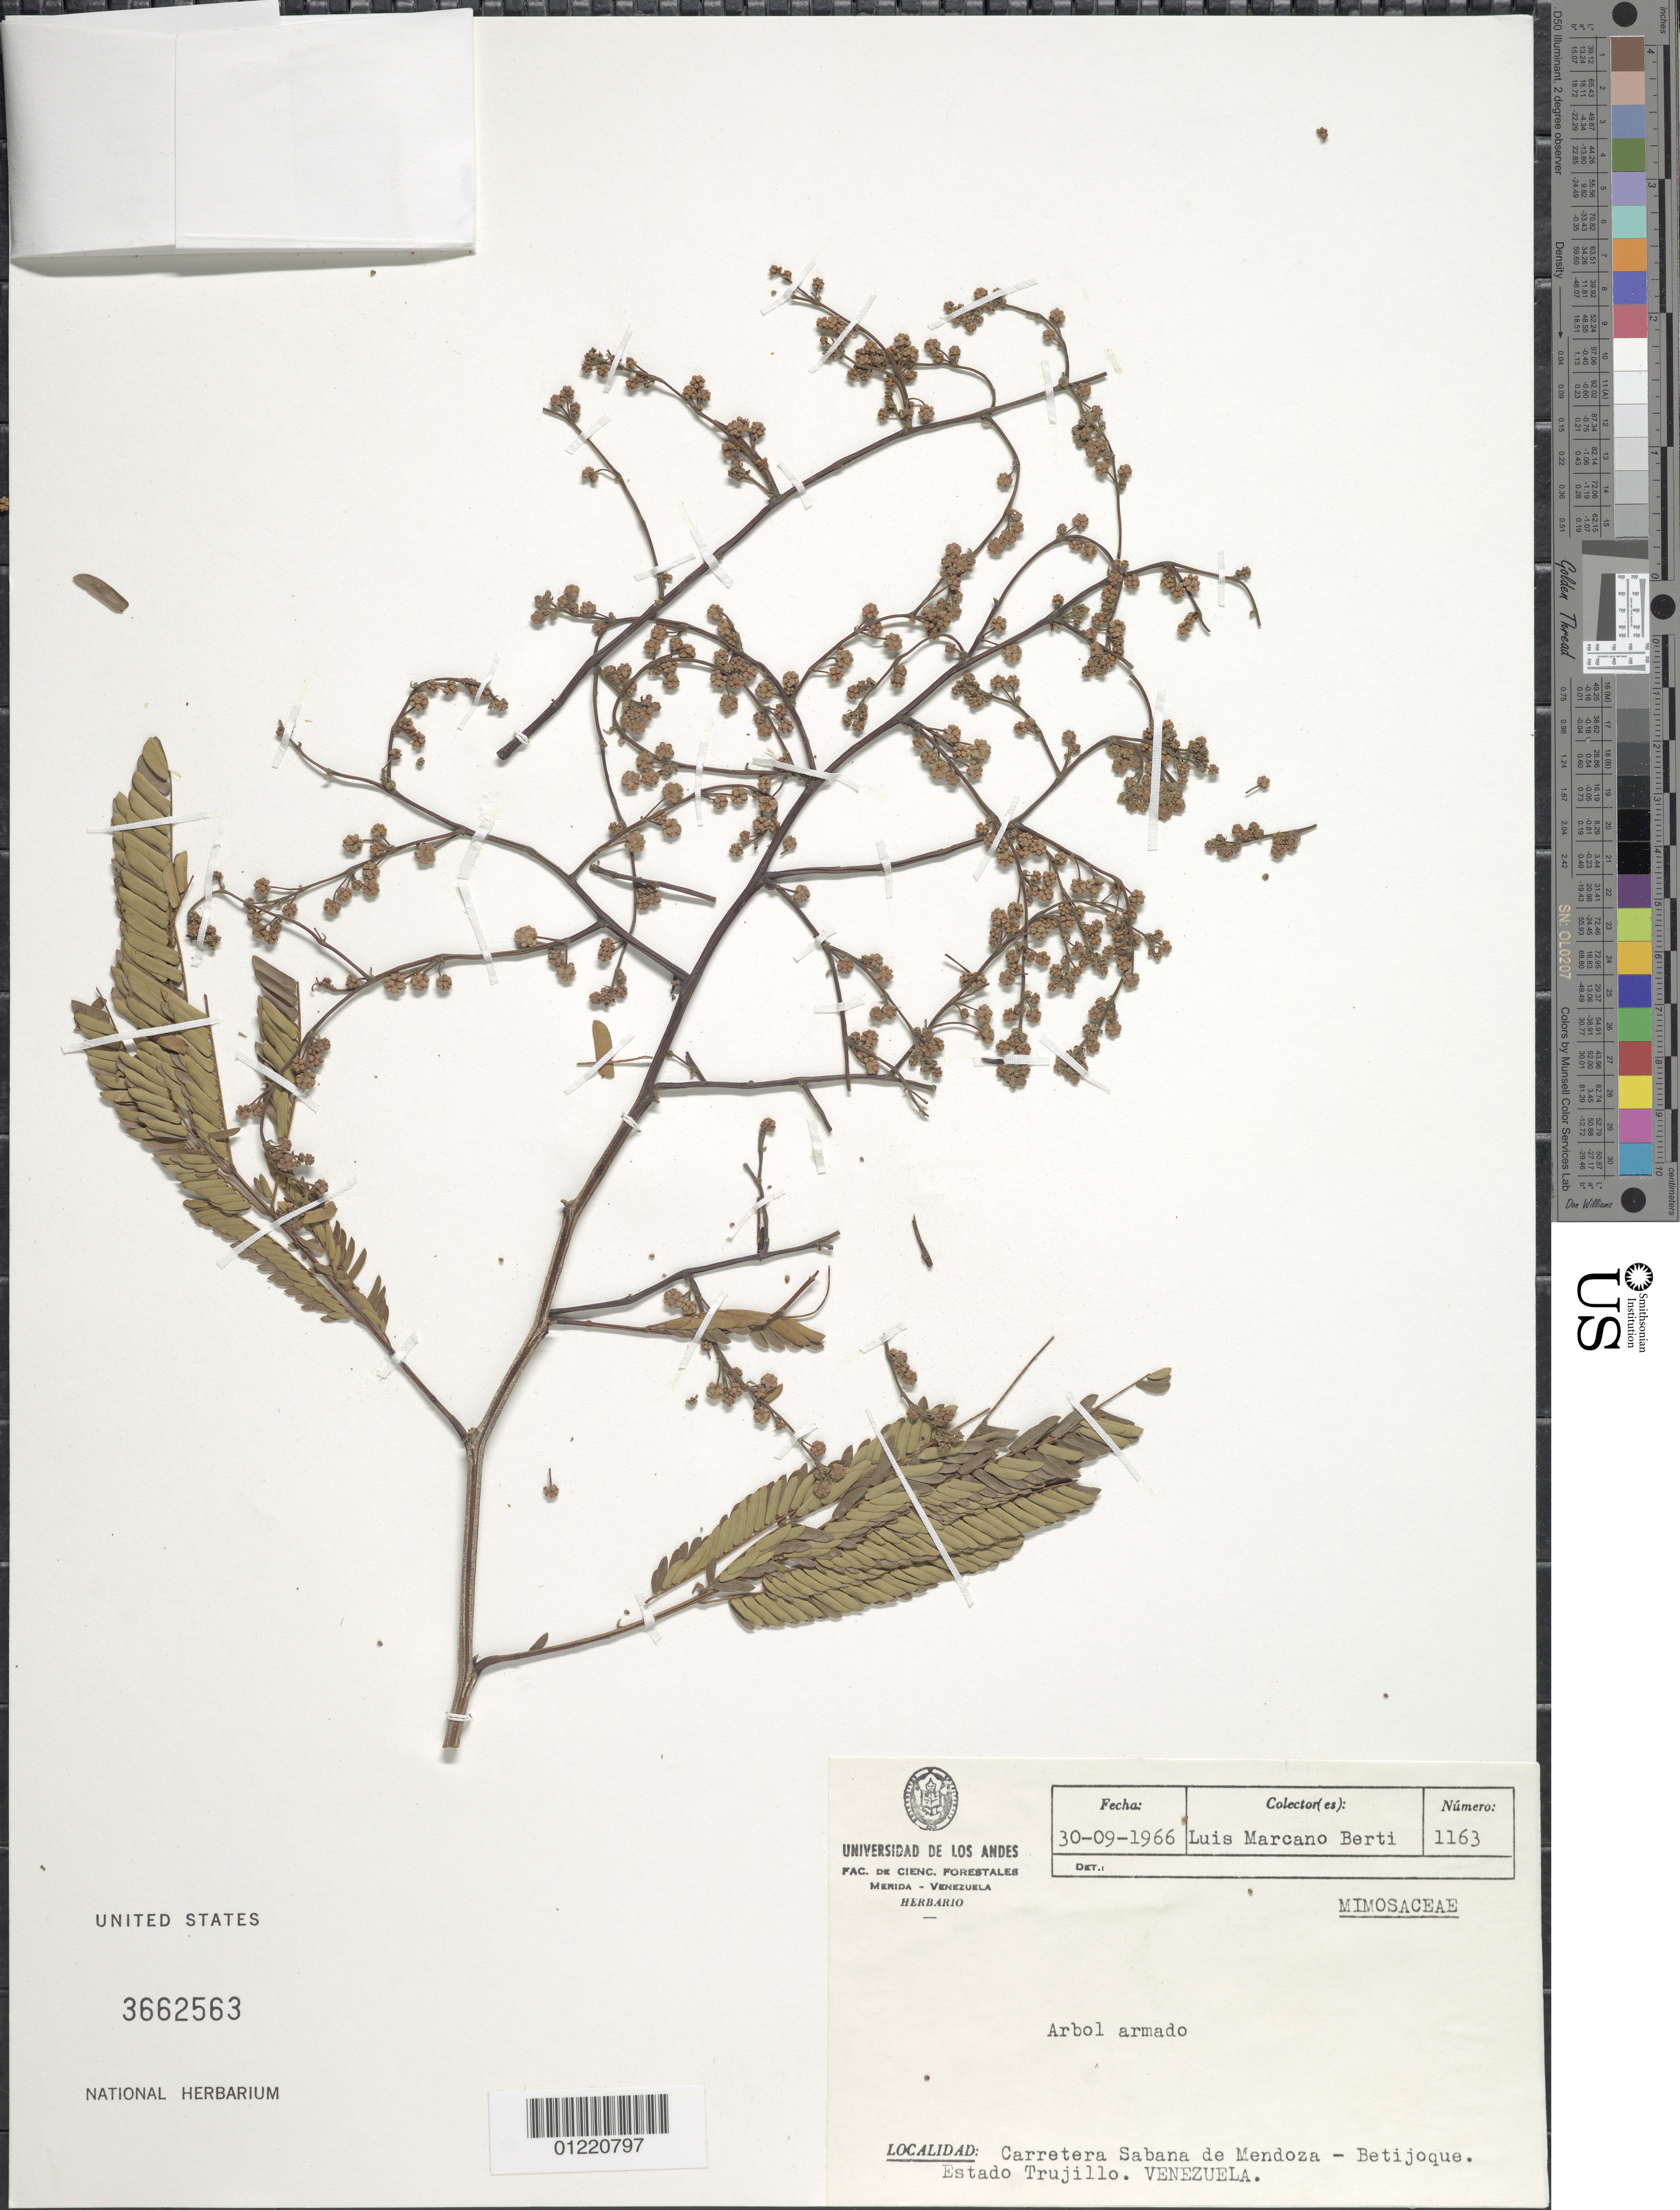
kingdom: Plantae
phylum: Tracheophyta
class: Magnoliopsida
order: Fabales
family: Fabaceae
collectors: L. Marcano-Berti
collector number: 1163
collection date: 1966-09-30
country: Venezuela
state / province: Trujillo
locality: Carretera Sabana de Mendoza - Betijoque. Estado Trujillo. Venezuela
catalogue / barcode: US 3662563